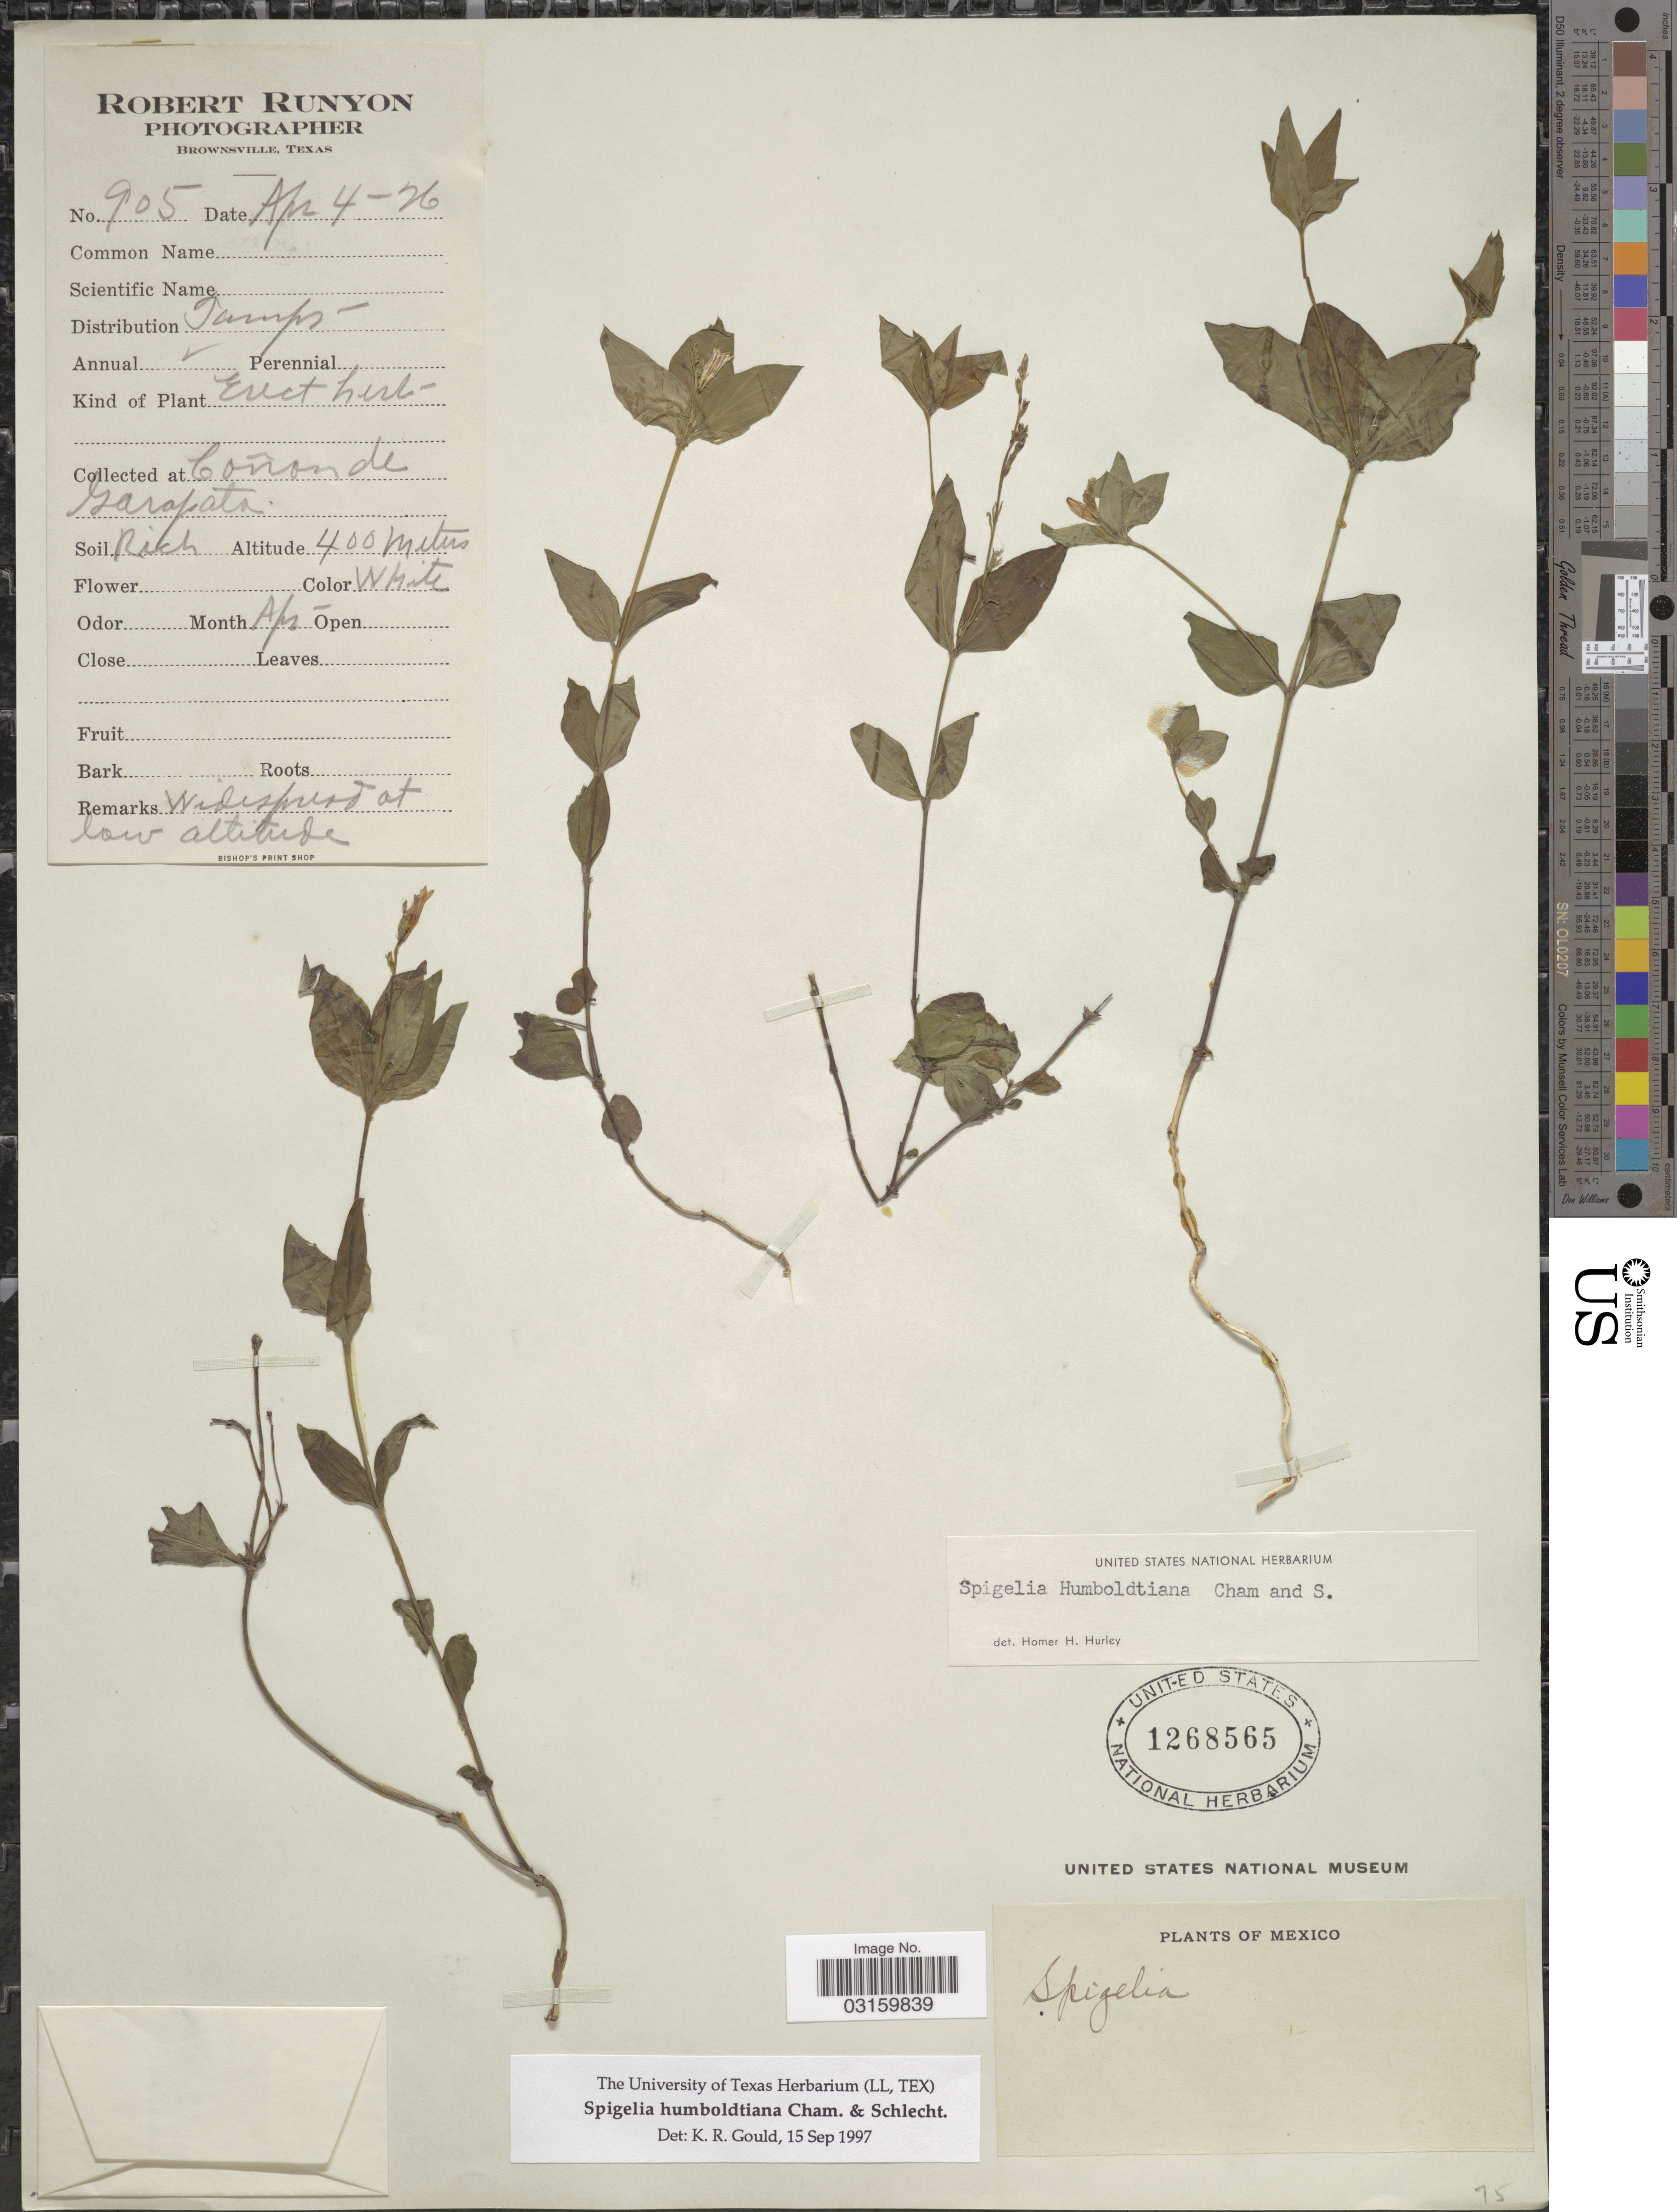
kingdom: Plantae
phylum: Tracheophyta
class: Magnoliopsida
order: Gentianales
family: Loganiaceae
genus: Spigelia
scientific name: Spigelia humboldtiana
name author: Cham. & Schltdl.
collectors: R. Runyon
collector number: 905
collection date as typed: Transcribed d/m/y: 4/4/26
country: Mexico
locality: Cañon de Garapata.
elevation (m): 400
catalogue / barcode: US 1268565